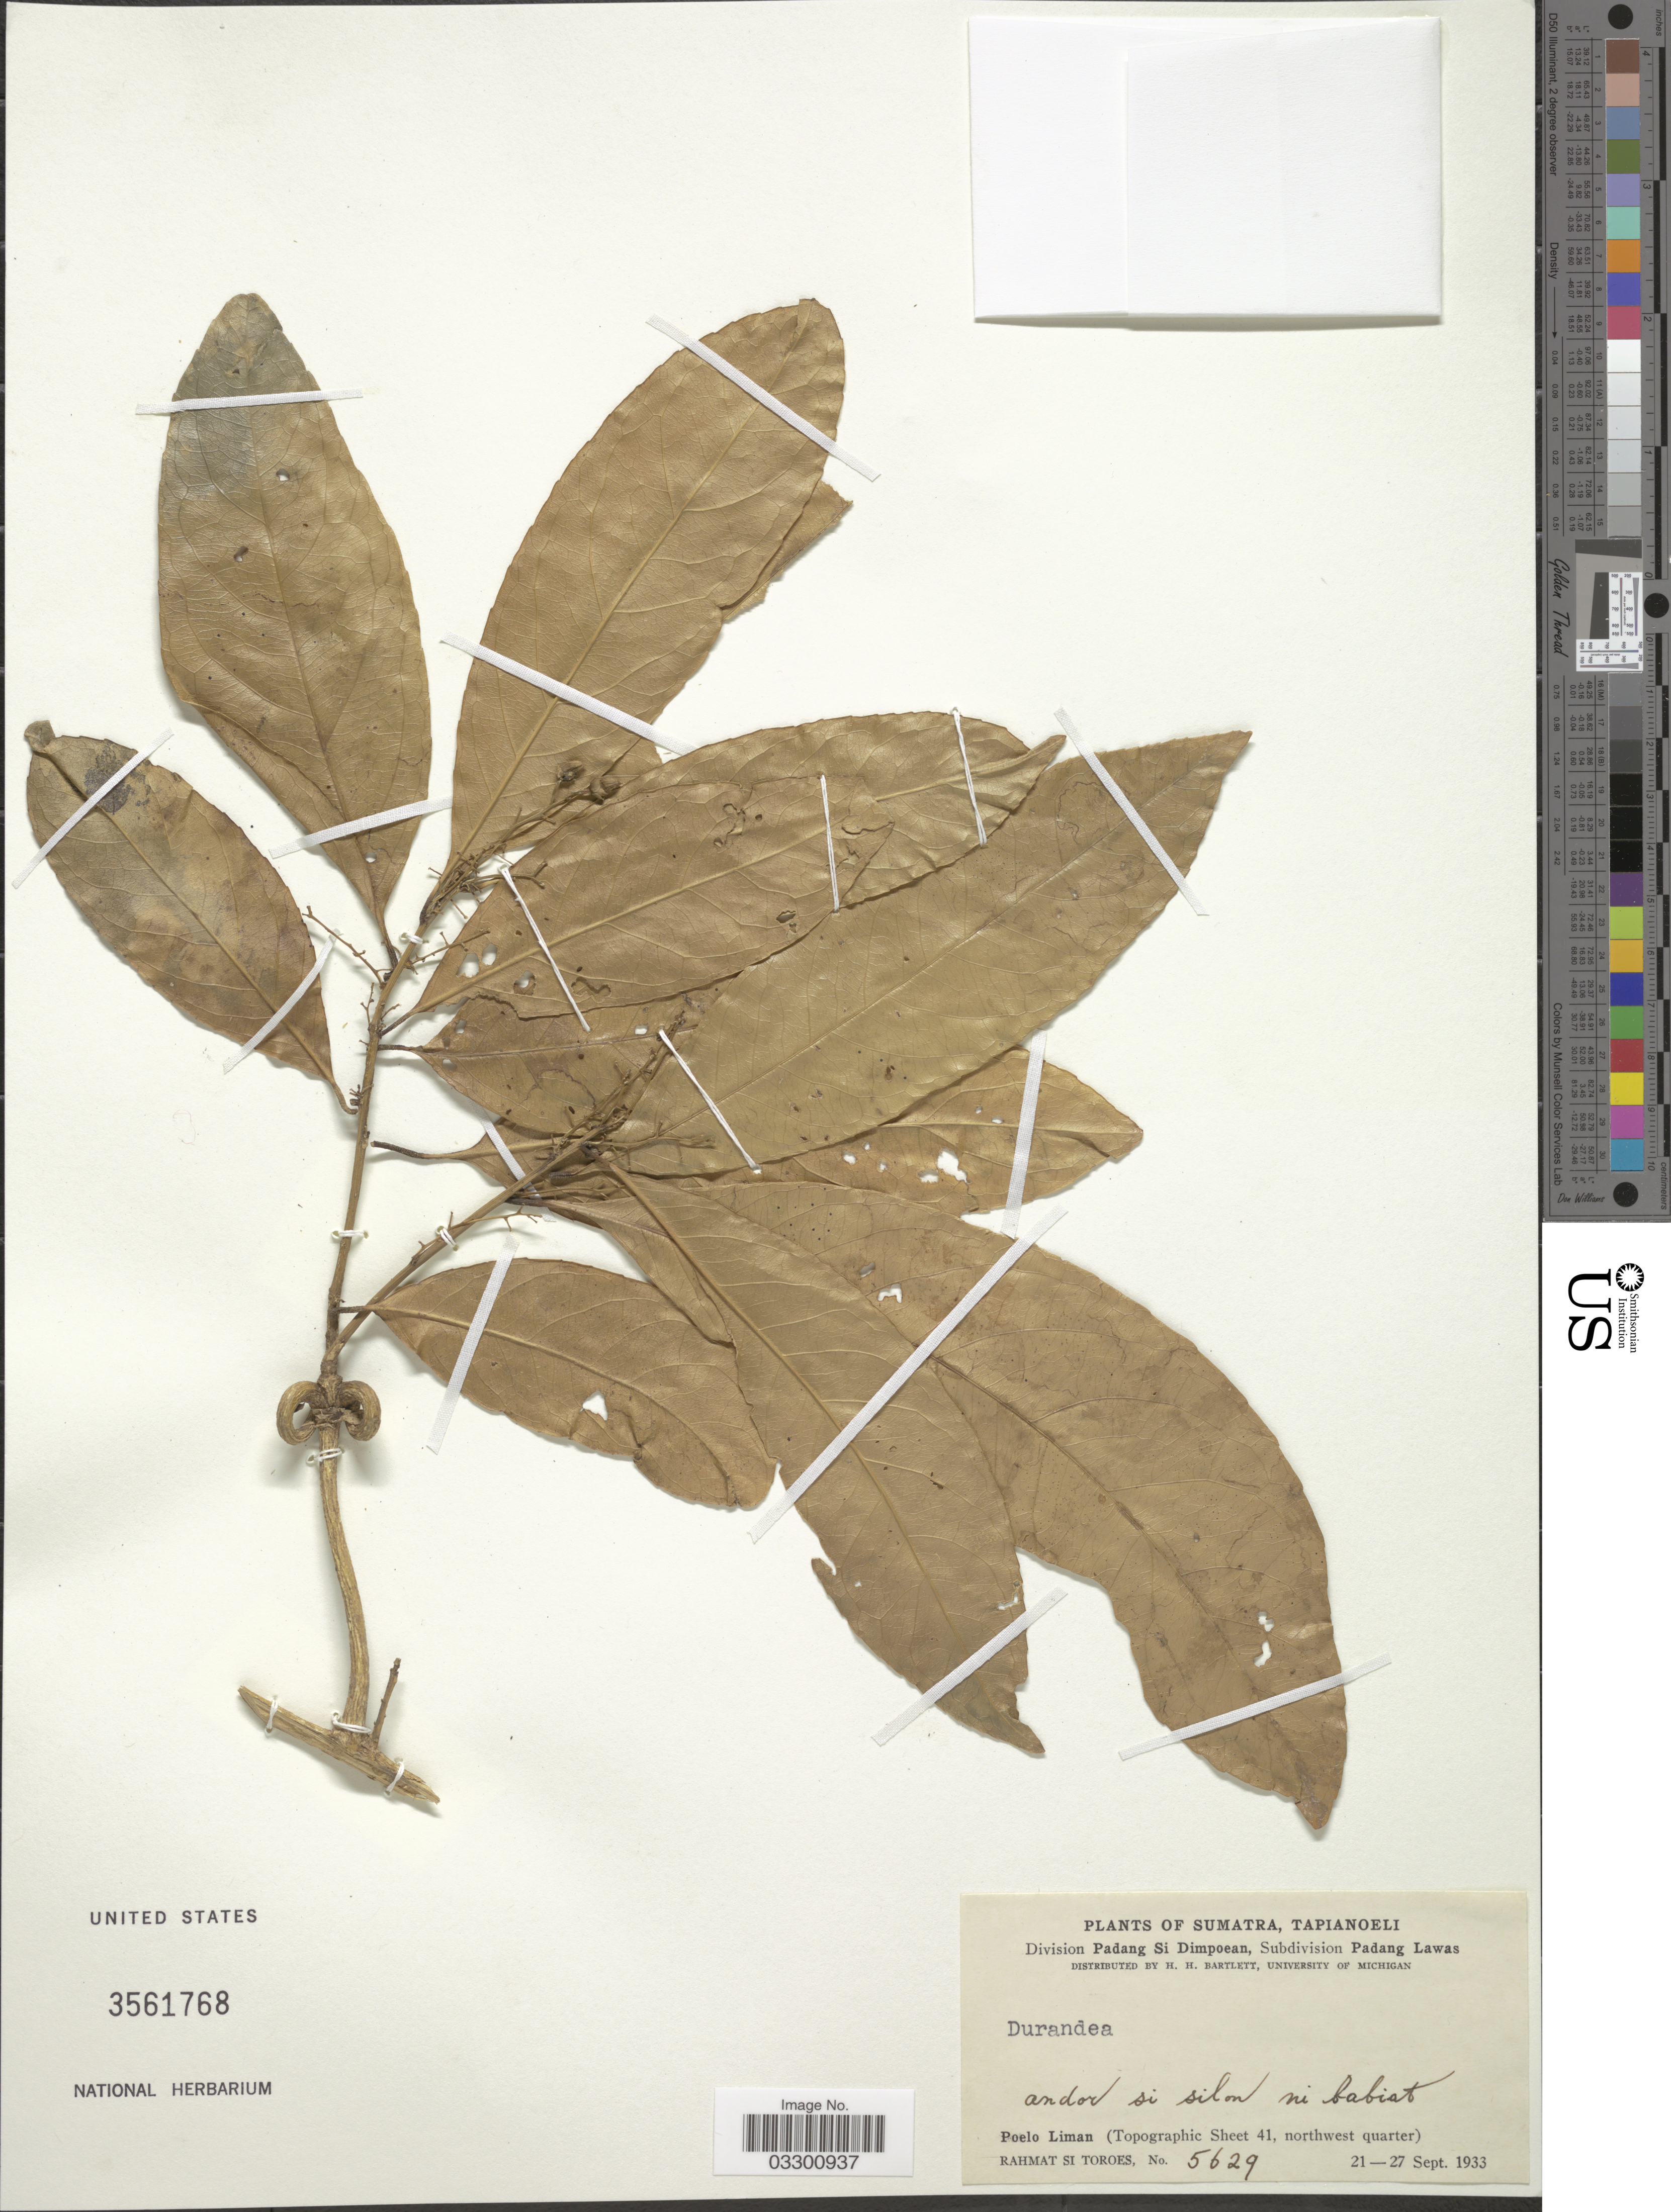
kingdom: Plantae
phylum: Tracheophyta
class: Magnoliopsida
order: Malpighiales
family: Linaceae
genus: Durandea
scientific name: Durandea sp.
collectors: Rahmat Si Boeea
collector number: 5629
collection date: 1933-09-21/1933-09-27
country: Indonesia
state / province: Sumatra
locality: Tapianoeli. Division Padang Si Dimpoean, Subdivision Padang Lawas. Poelo Liman (Topographic Sheet 41, northwest quarter).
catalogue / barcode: US 3561768